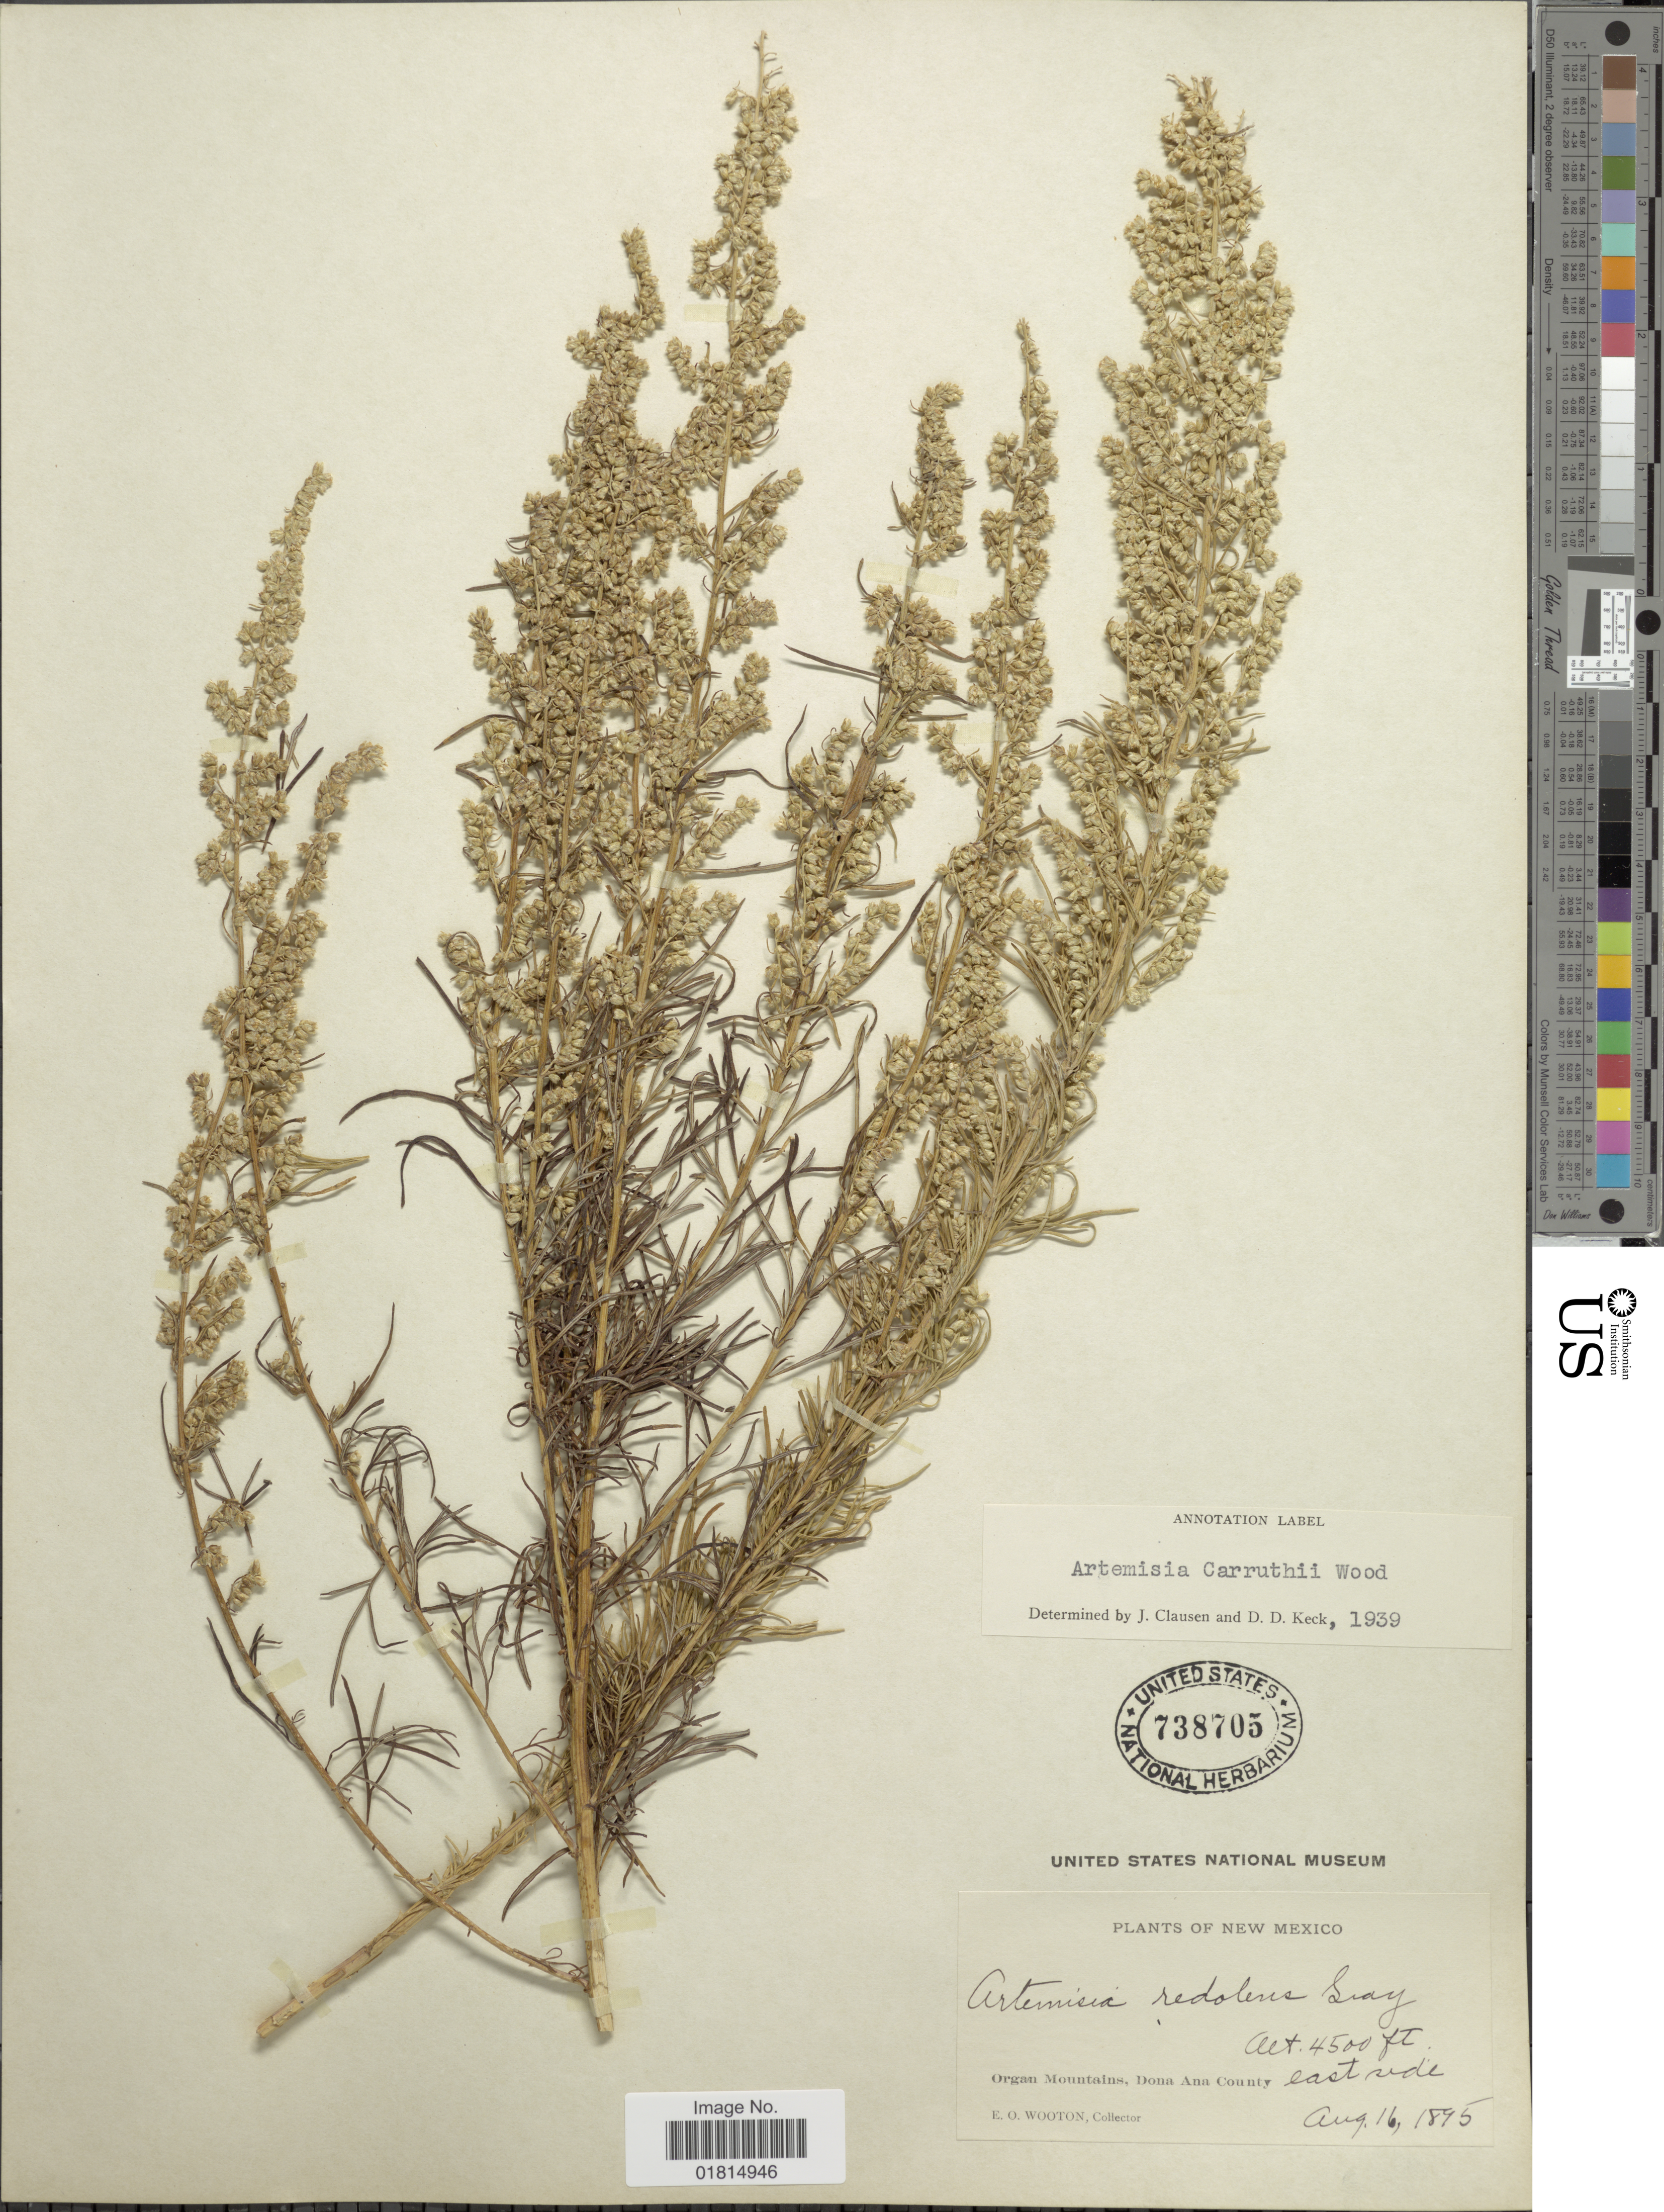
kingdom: Plantae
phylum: Tracheophyta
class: Magnoliopsida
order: Asterales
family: Asteraceae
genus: Artemisia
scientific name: Artemisia carruthii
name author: Alph. Wood ex Carruth.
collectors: E. O. Wooton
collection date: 1895-08-16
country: United States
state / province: New Mexico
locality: Organ Mountains, Dona Ana County. East side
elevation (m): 1372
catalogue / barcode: US 738705